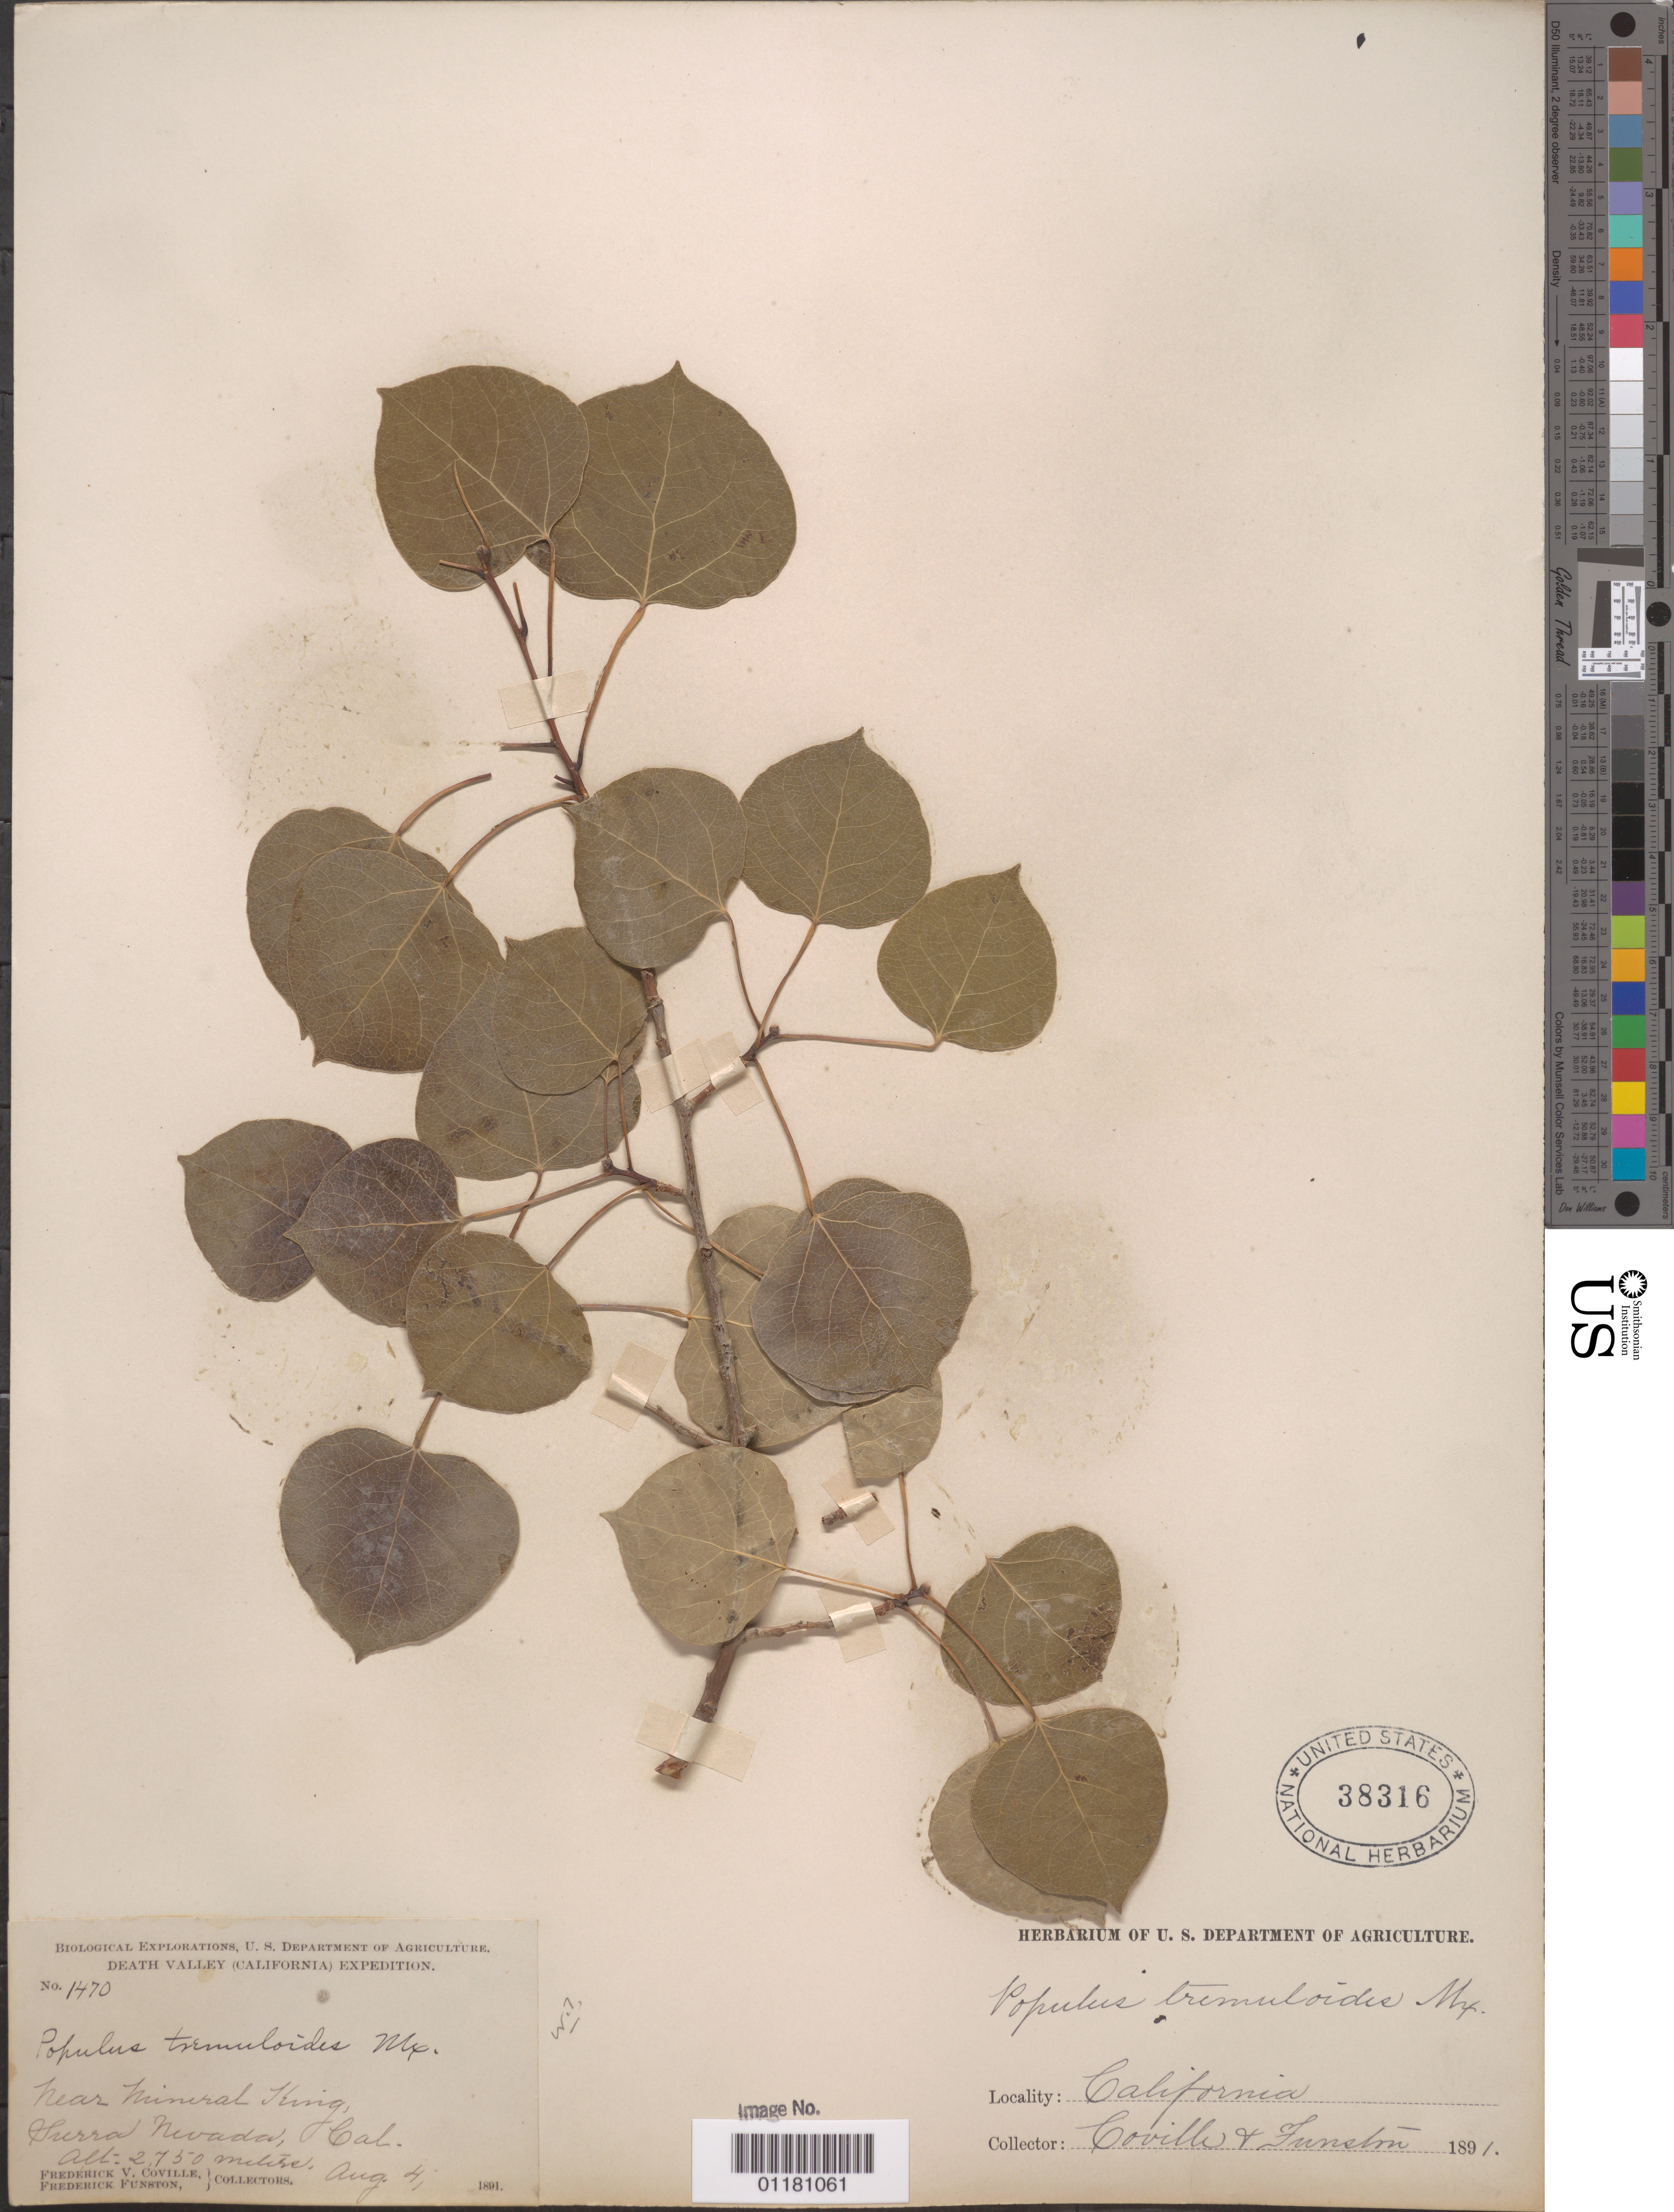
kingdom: Plantae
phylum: Tracheophyta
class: Magnoliopsida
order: Malpighiales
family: Salicaceae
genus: Populus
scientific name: Populus tremuloides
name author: Michx.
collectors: F. V. Coville & F. Funston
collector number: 1470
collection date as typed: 4 Aug 1891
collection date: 1891-08-04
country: United States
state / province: California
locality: Near Mineral King, Sierra Nevada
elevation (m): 2750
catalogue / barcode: US 38316